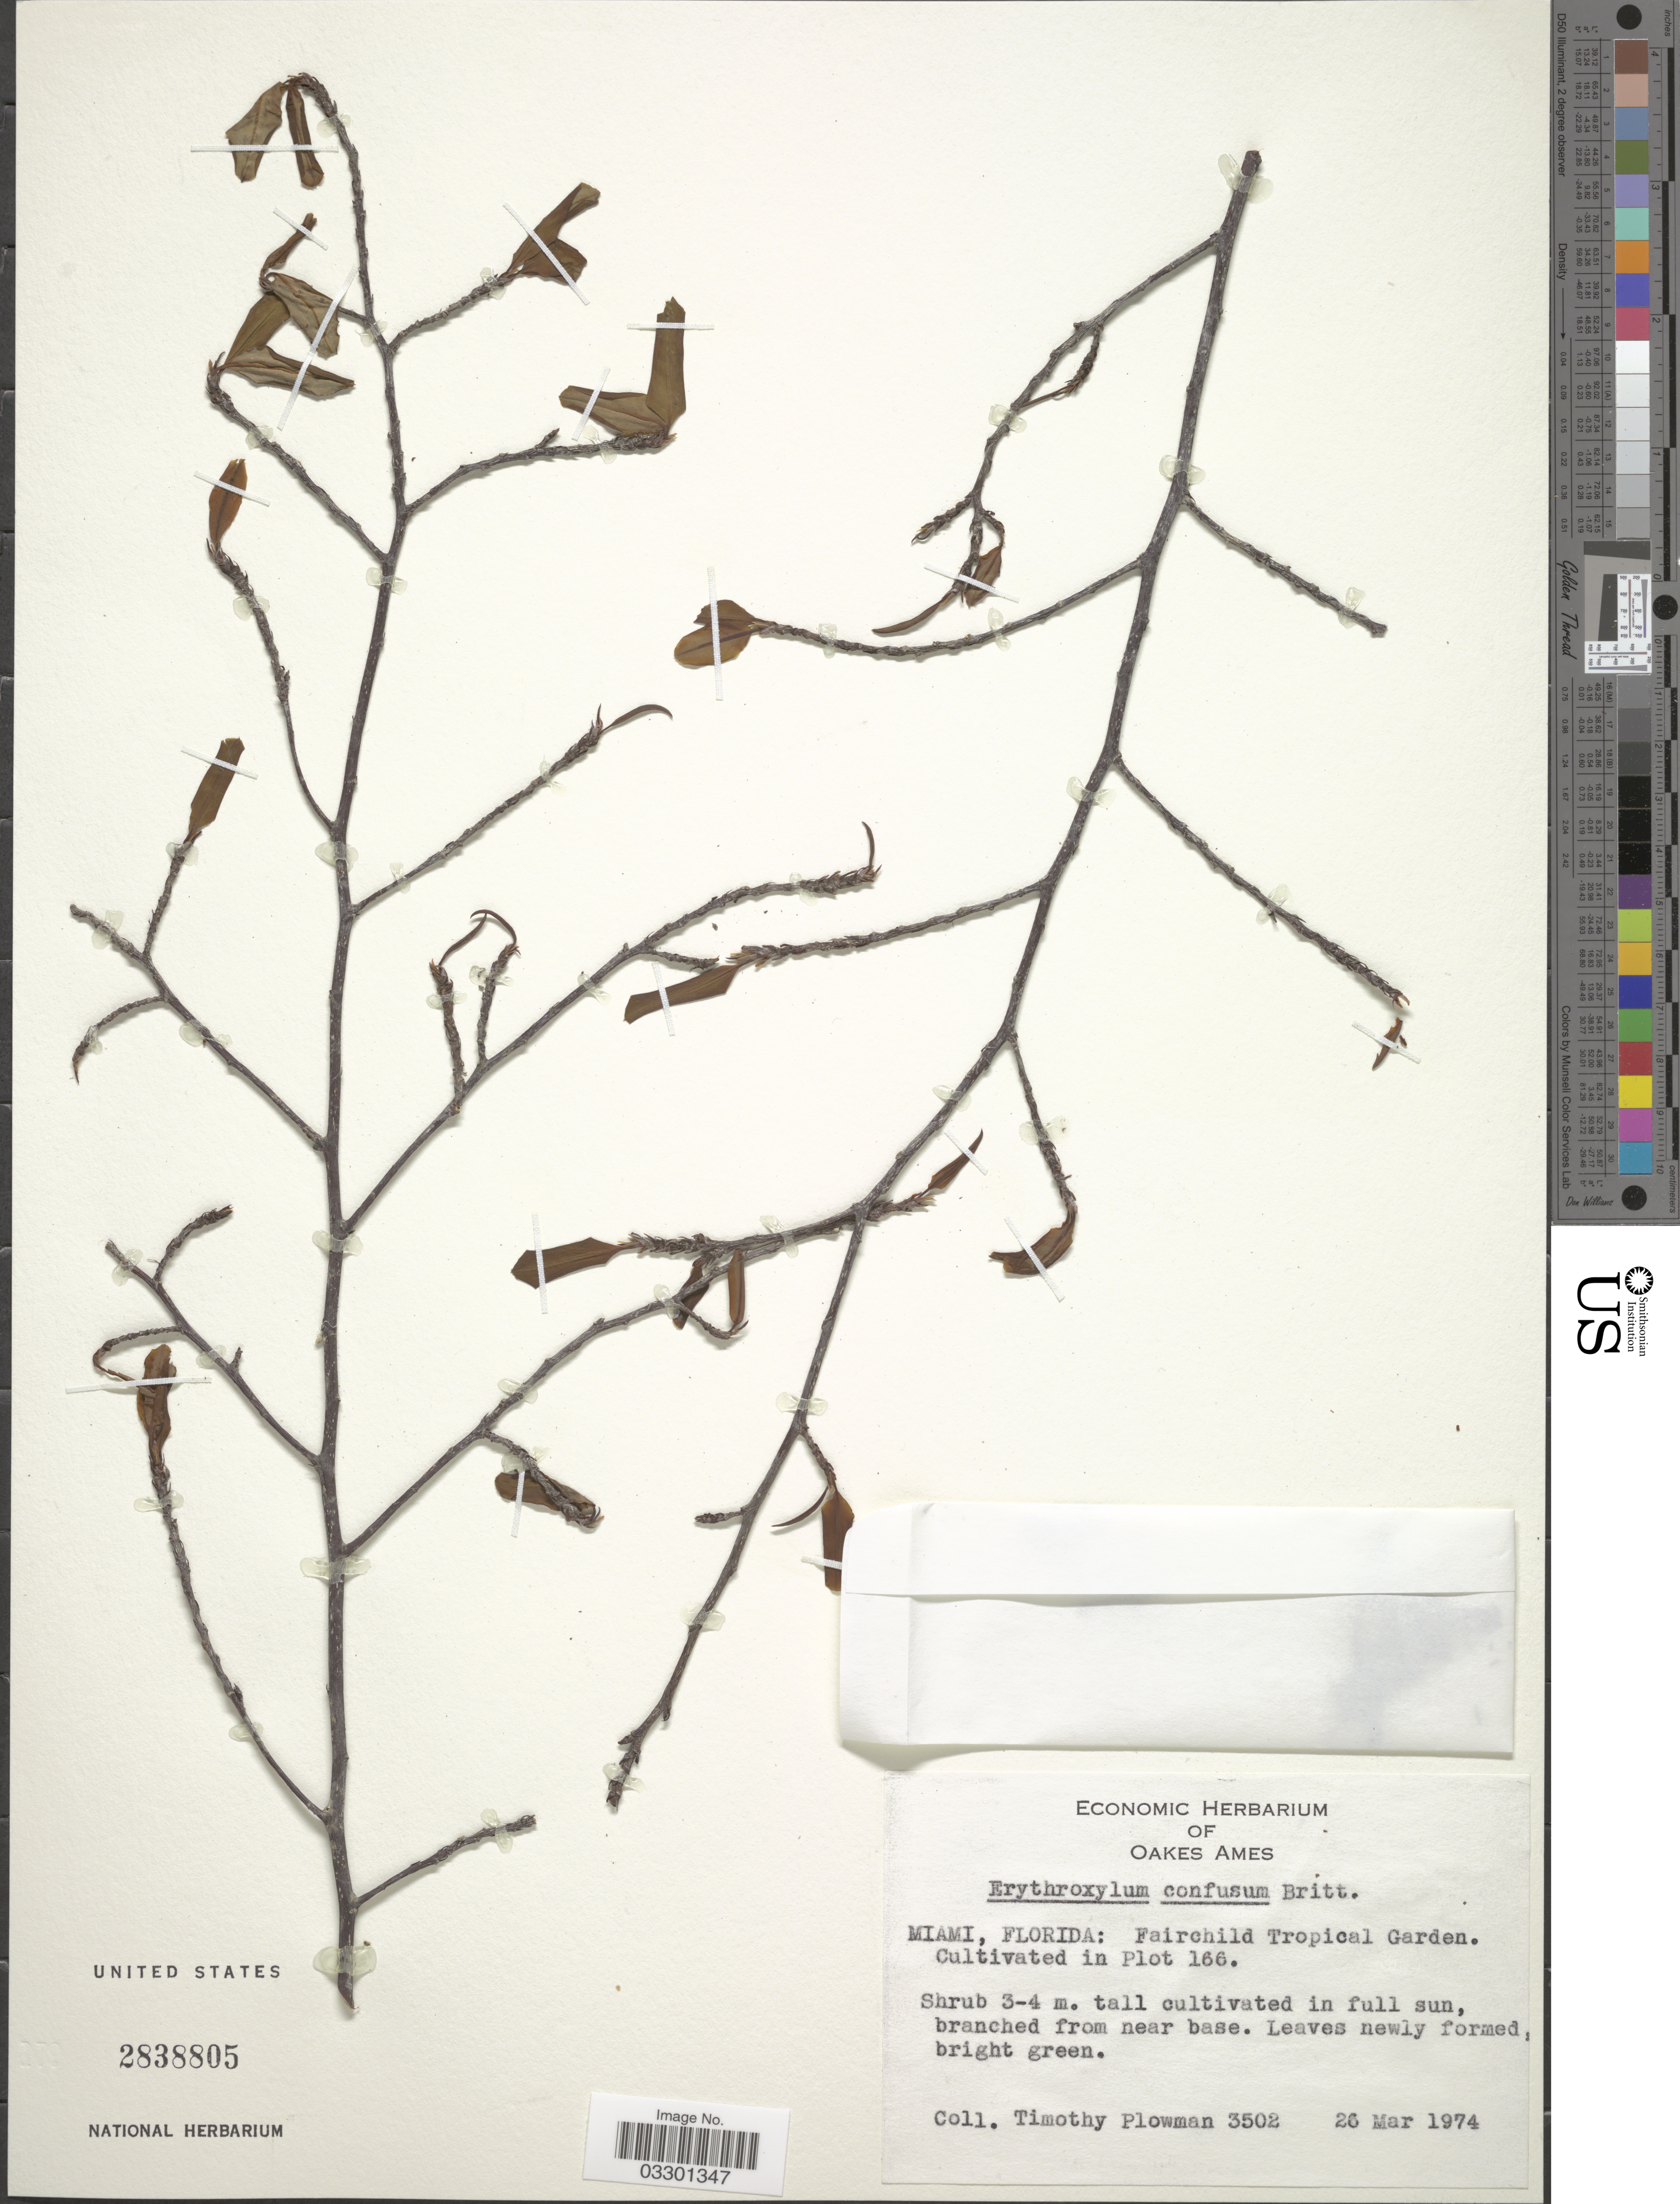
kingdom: Plantae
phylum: Tracheophyta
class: Magnoliopsida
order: Malpighiales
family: Erythroxylaceae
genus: Erythroxylum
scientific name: Erythroxylum confusum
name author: Britton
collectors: T. Plowman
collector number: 3502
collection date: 1974-03-26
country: United States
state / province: Florida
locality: Miami: Fairchild Tropical Garden. Cultivated in Plot 166.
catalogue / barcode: US 2838805